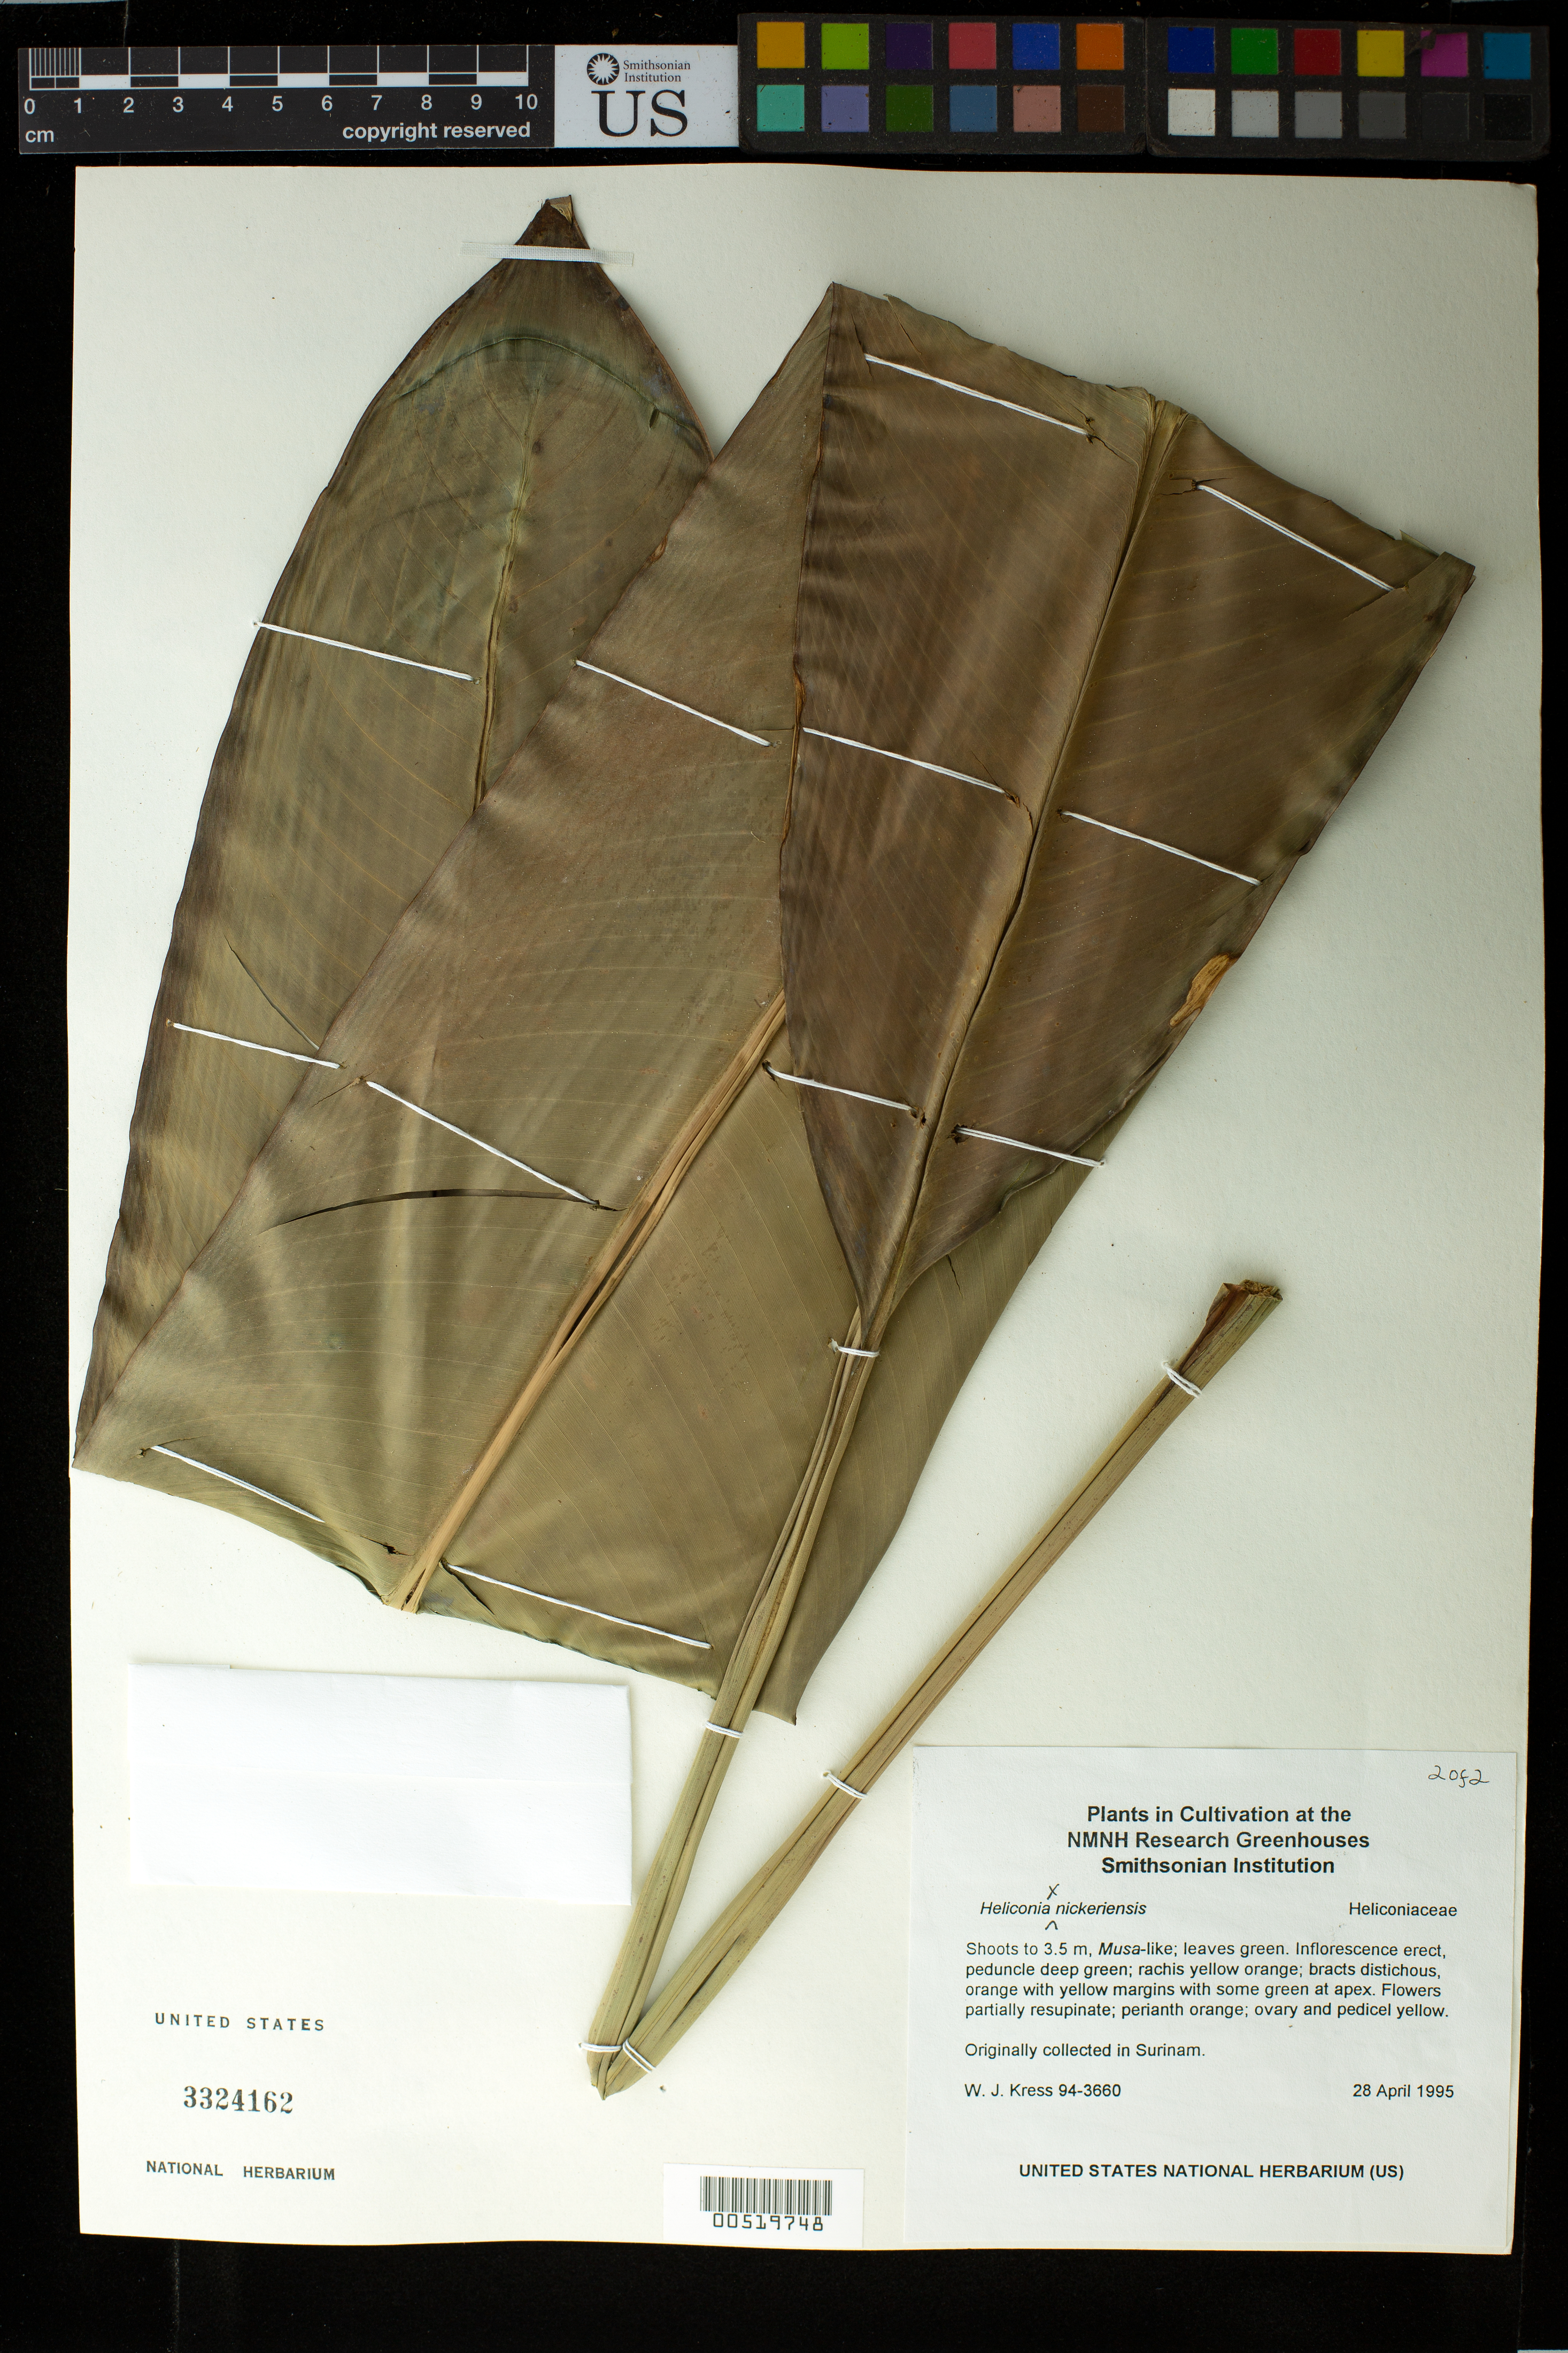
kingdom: Plantae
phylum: Tracheophyta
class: Liliopsida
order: Zingiberales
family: Heliconiaceae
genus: Heliconia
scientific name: Heliconia x nickeriensis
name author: Maas & de Rooij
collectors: W. J. Kress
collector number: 94-3660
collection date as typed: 28 Apr 1995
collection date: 1995-04-28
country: Suriname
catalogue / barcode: US 3324162